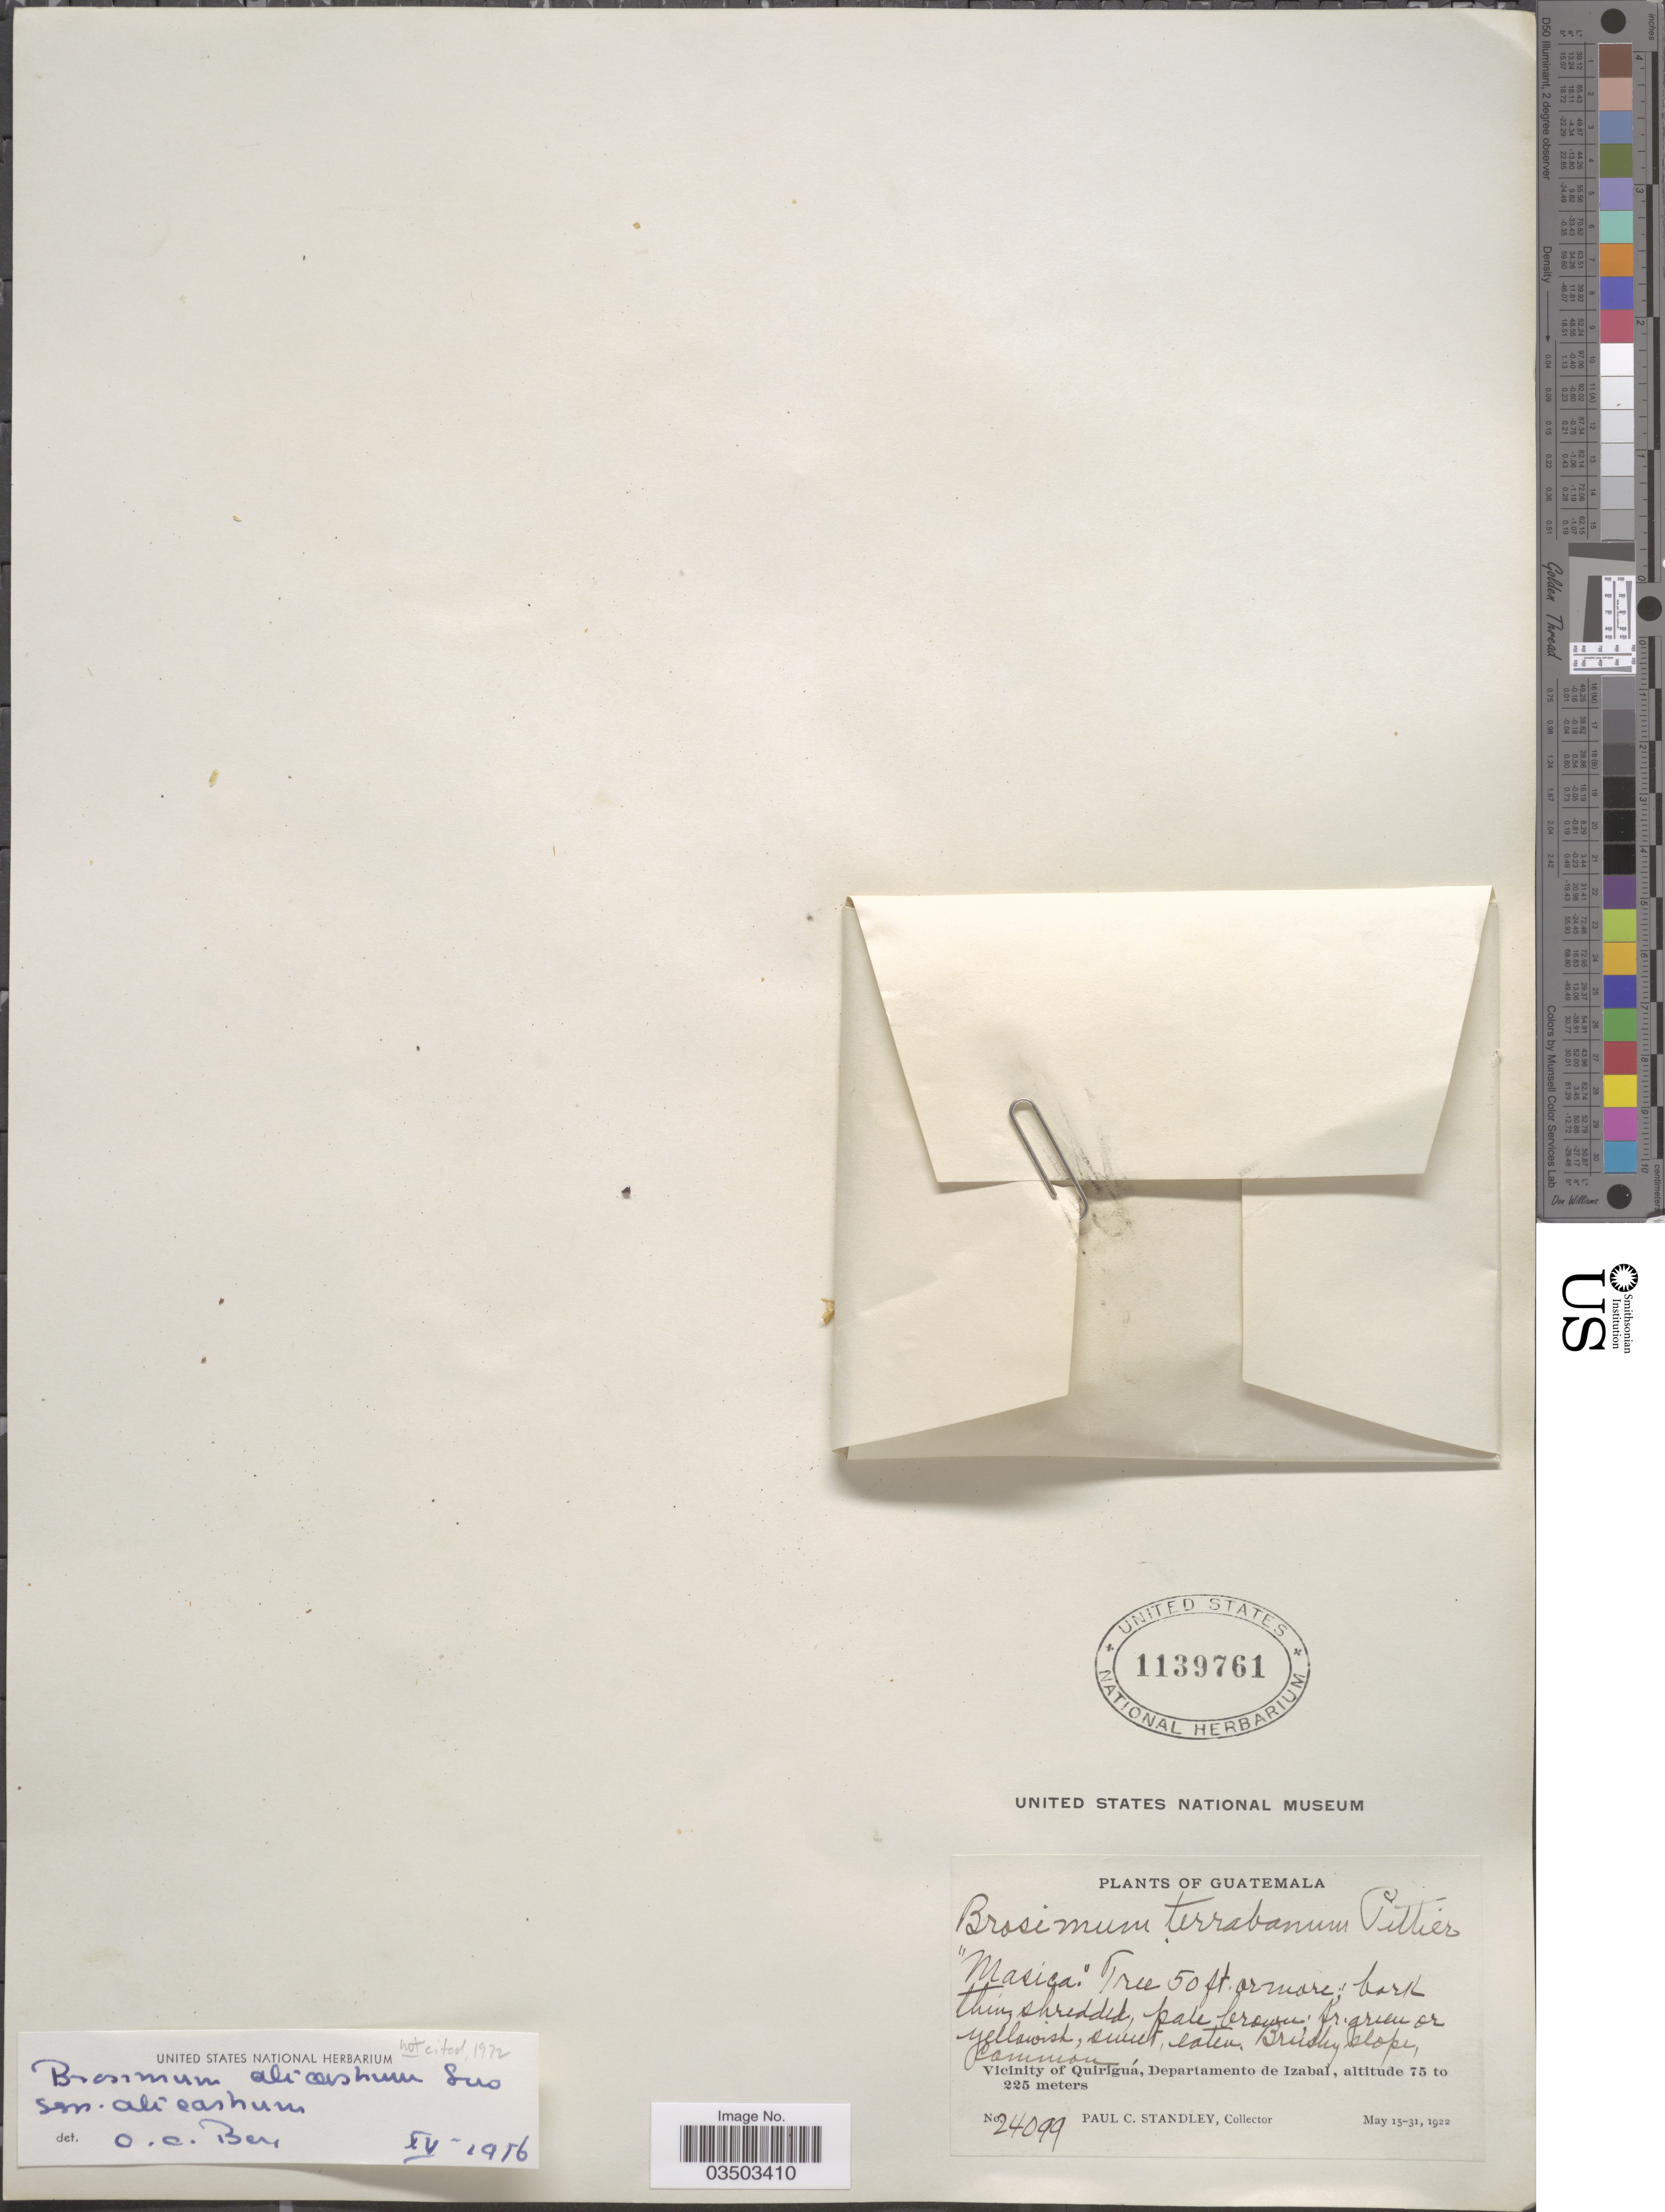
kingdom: Plantae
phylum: Tracheophyta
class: Magnoliopsida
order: Rosales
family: Moraceae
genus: Brosimum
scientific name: Brosimum alicastrum subsp. alicastrum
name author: Sw.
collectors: P. C. Standley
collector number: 24099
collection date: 1922-05-15/1922-05-31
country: Guatemala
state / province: Izabal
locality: Vicinity of Quirguá, Departamento de Izabal.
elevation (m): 75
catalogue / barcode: US 1139761